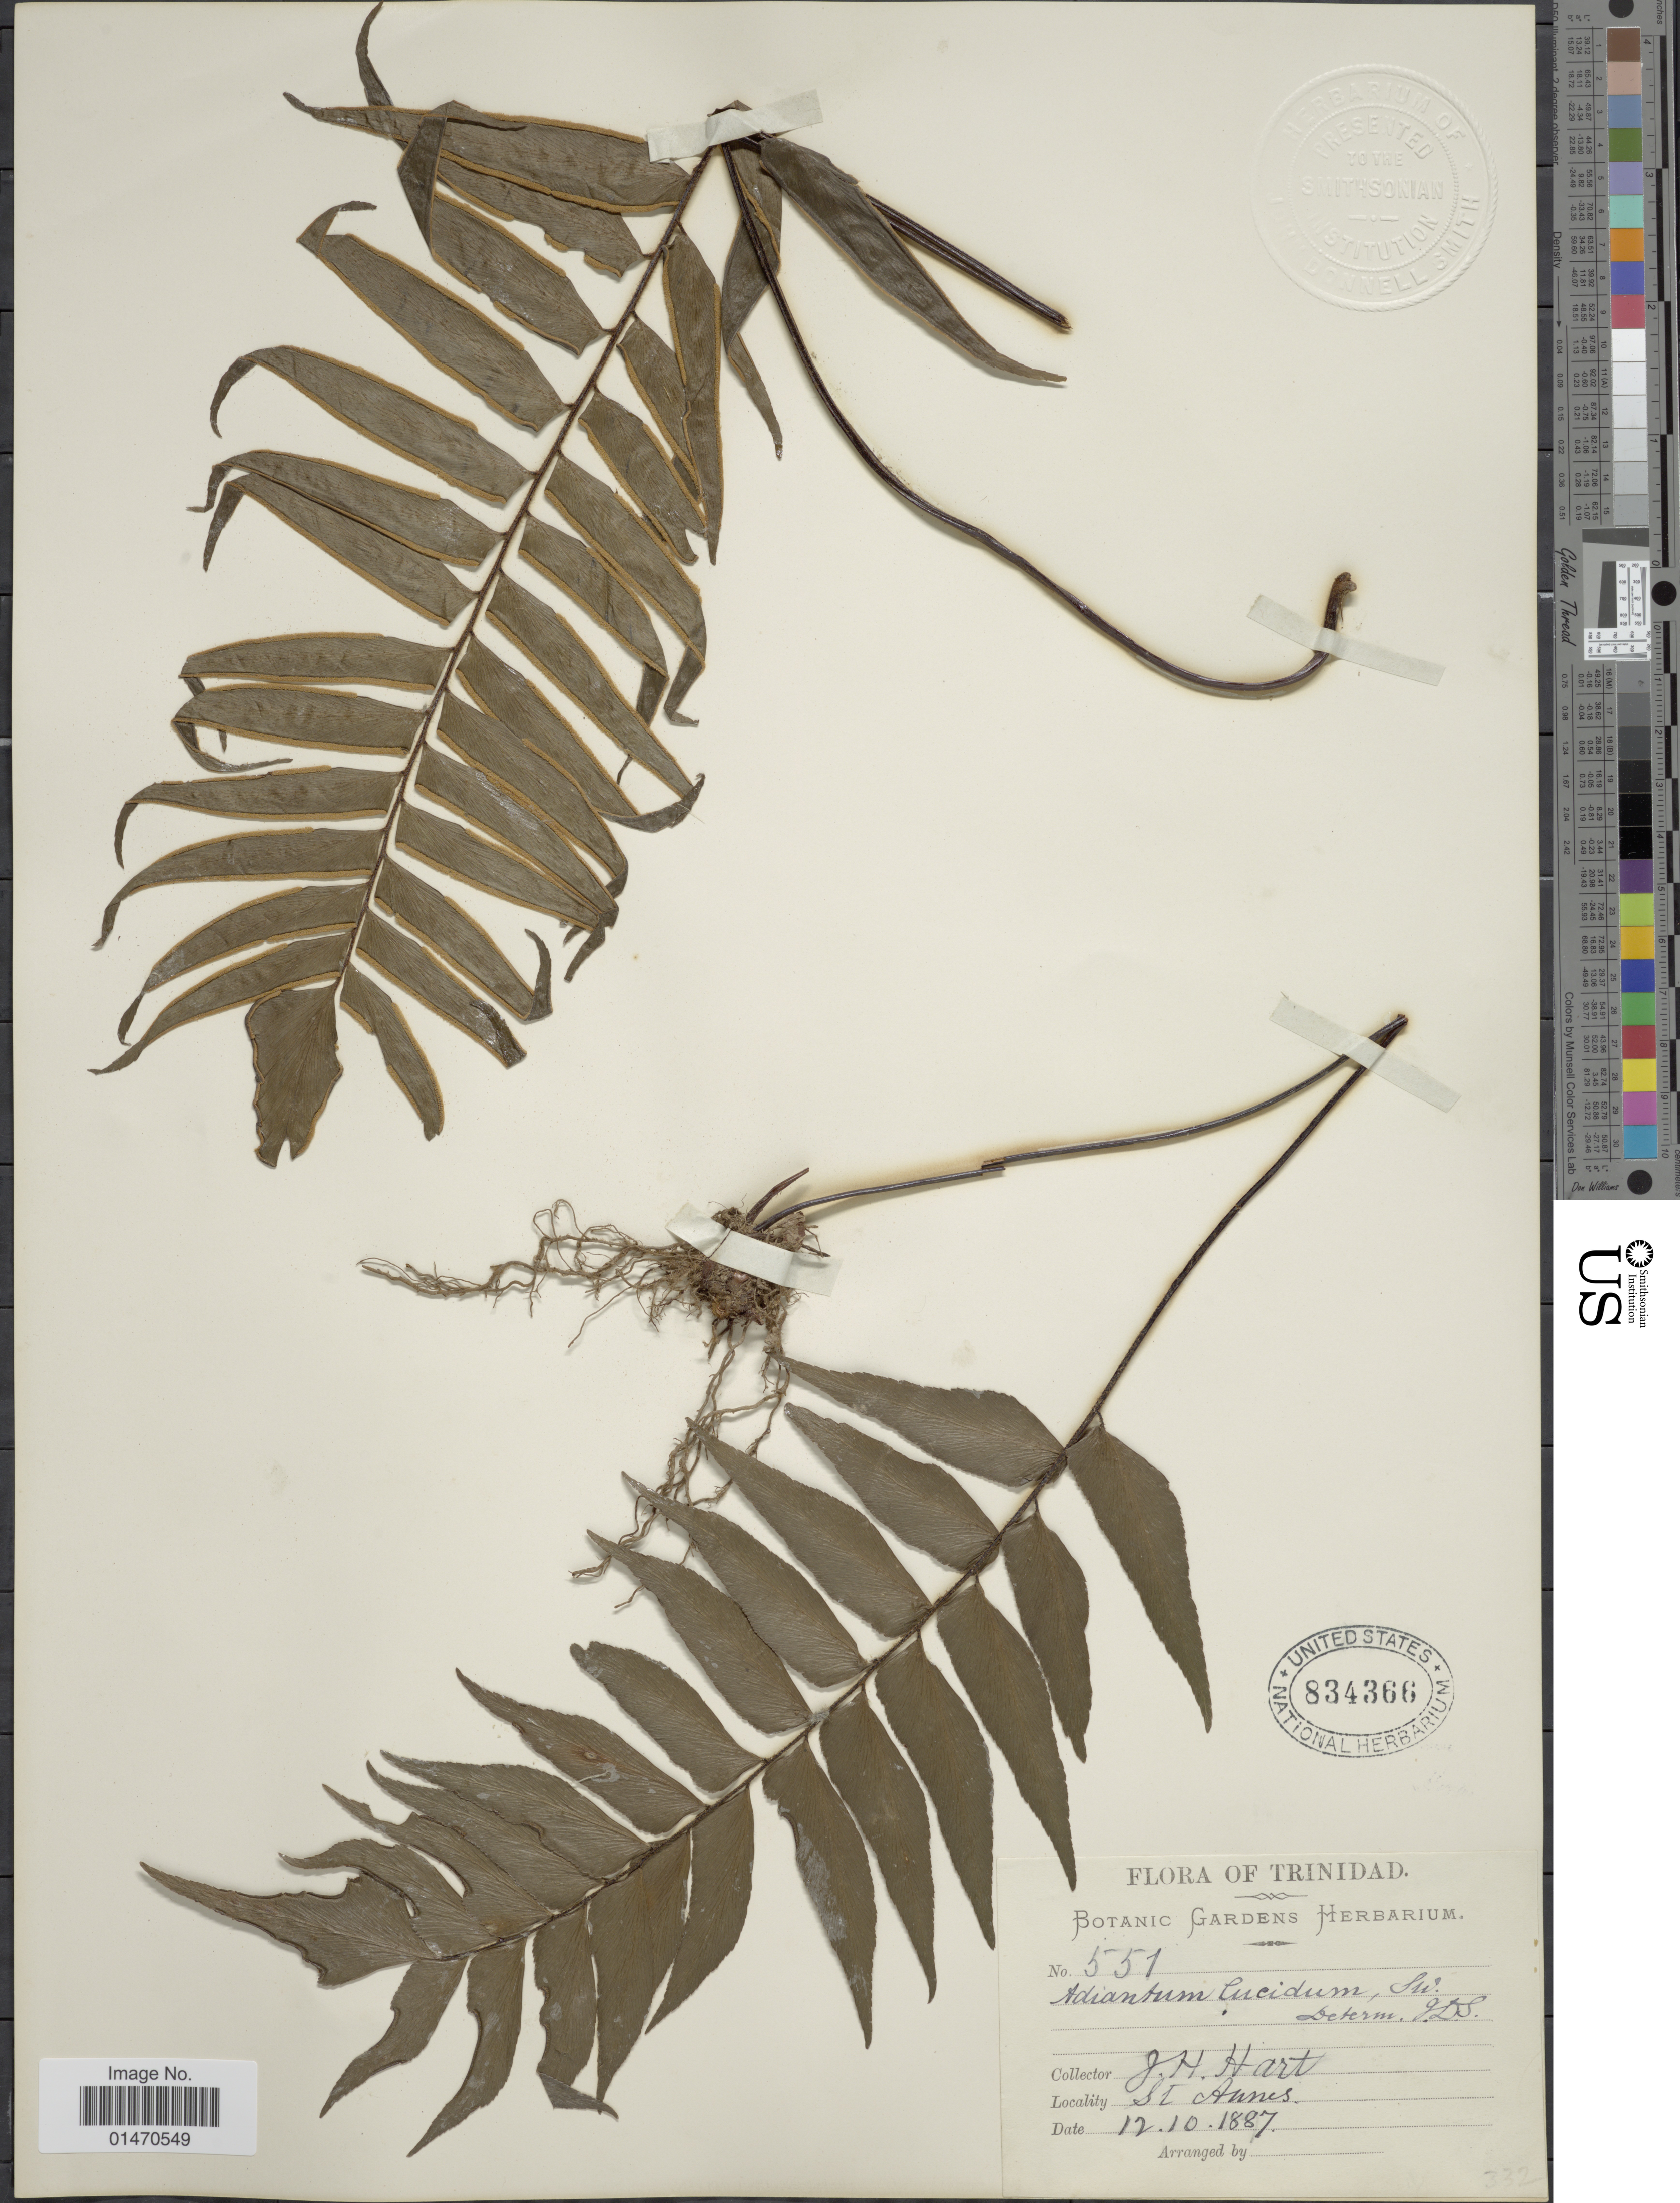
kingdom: Plantae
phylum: Tracheophyta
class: Polypodiopsida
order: Polypodiales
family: Pteridaceae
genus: Adiantum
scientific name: Adiantum lucidum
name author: (Cav.) Sw.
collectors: J. H. Hart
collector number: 551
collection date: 1887-10-12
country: Trinidad and Tobago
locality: Trinidad, St. Annes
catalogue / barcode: US 834366